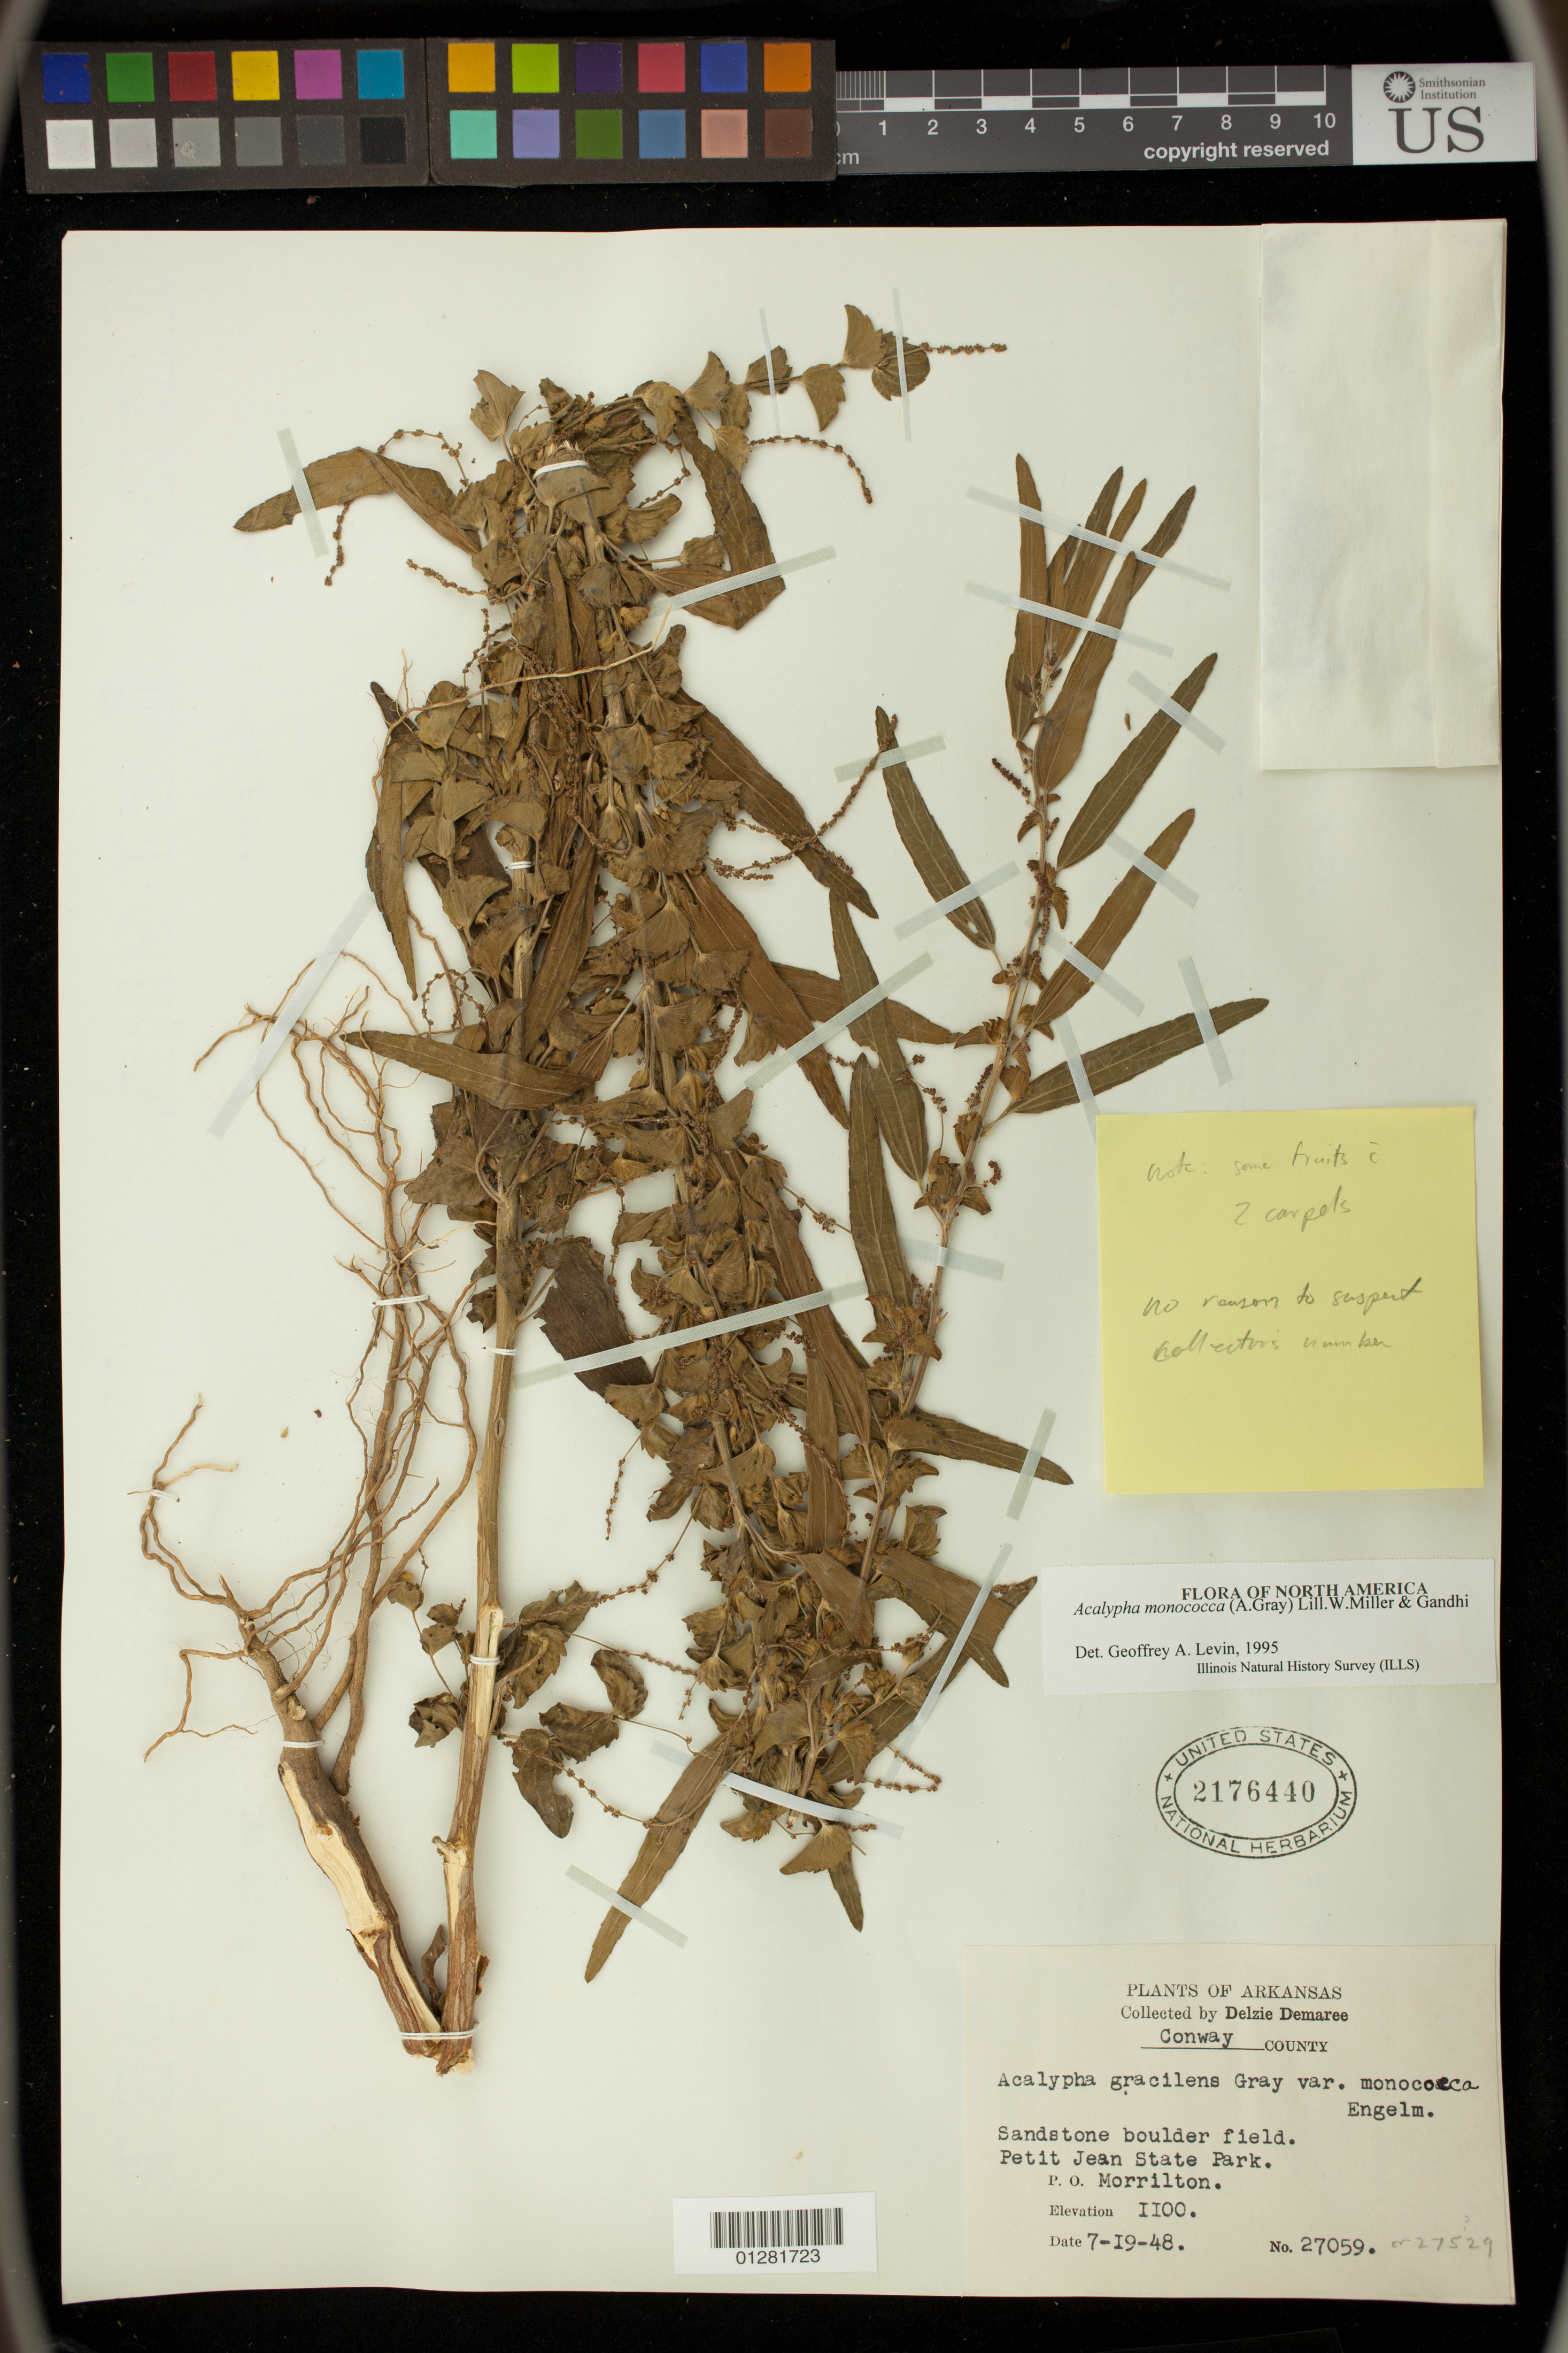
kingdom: Plantae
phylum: Tracheophyta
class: Magnoliopsida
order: Malpighiales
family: Euphorbiaceae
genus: Acalypha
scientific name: Acalypha monococca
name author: (Englem. ex A. Gray) Gandhi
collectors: D. Demaree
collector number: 27059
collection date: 1948-07-19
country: United States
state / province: Arkansas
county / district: Conway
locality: Petit Jean State Park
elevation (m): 335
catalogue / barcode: US 2176440